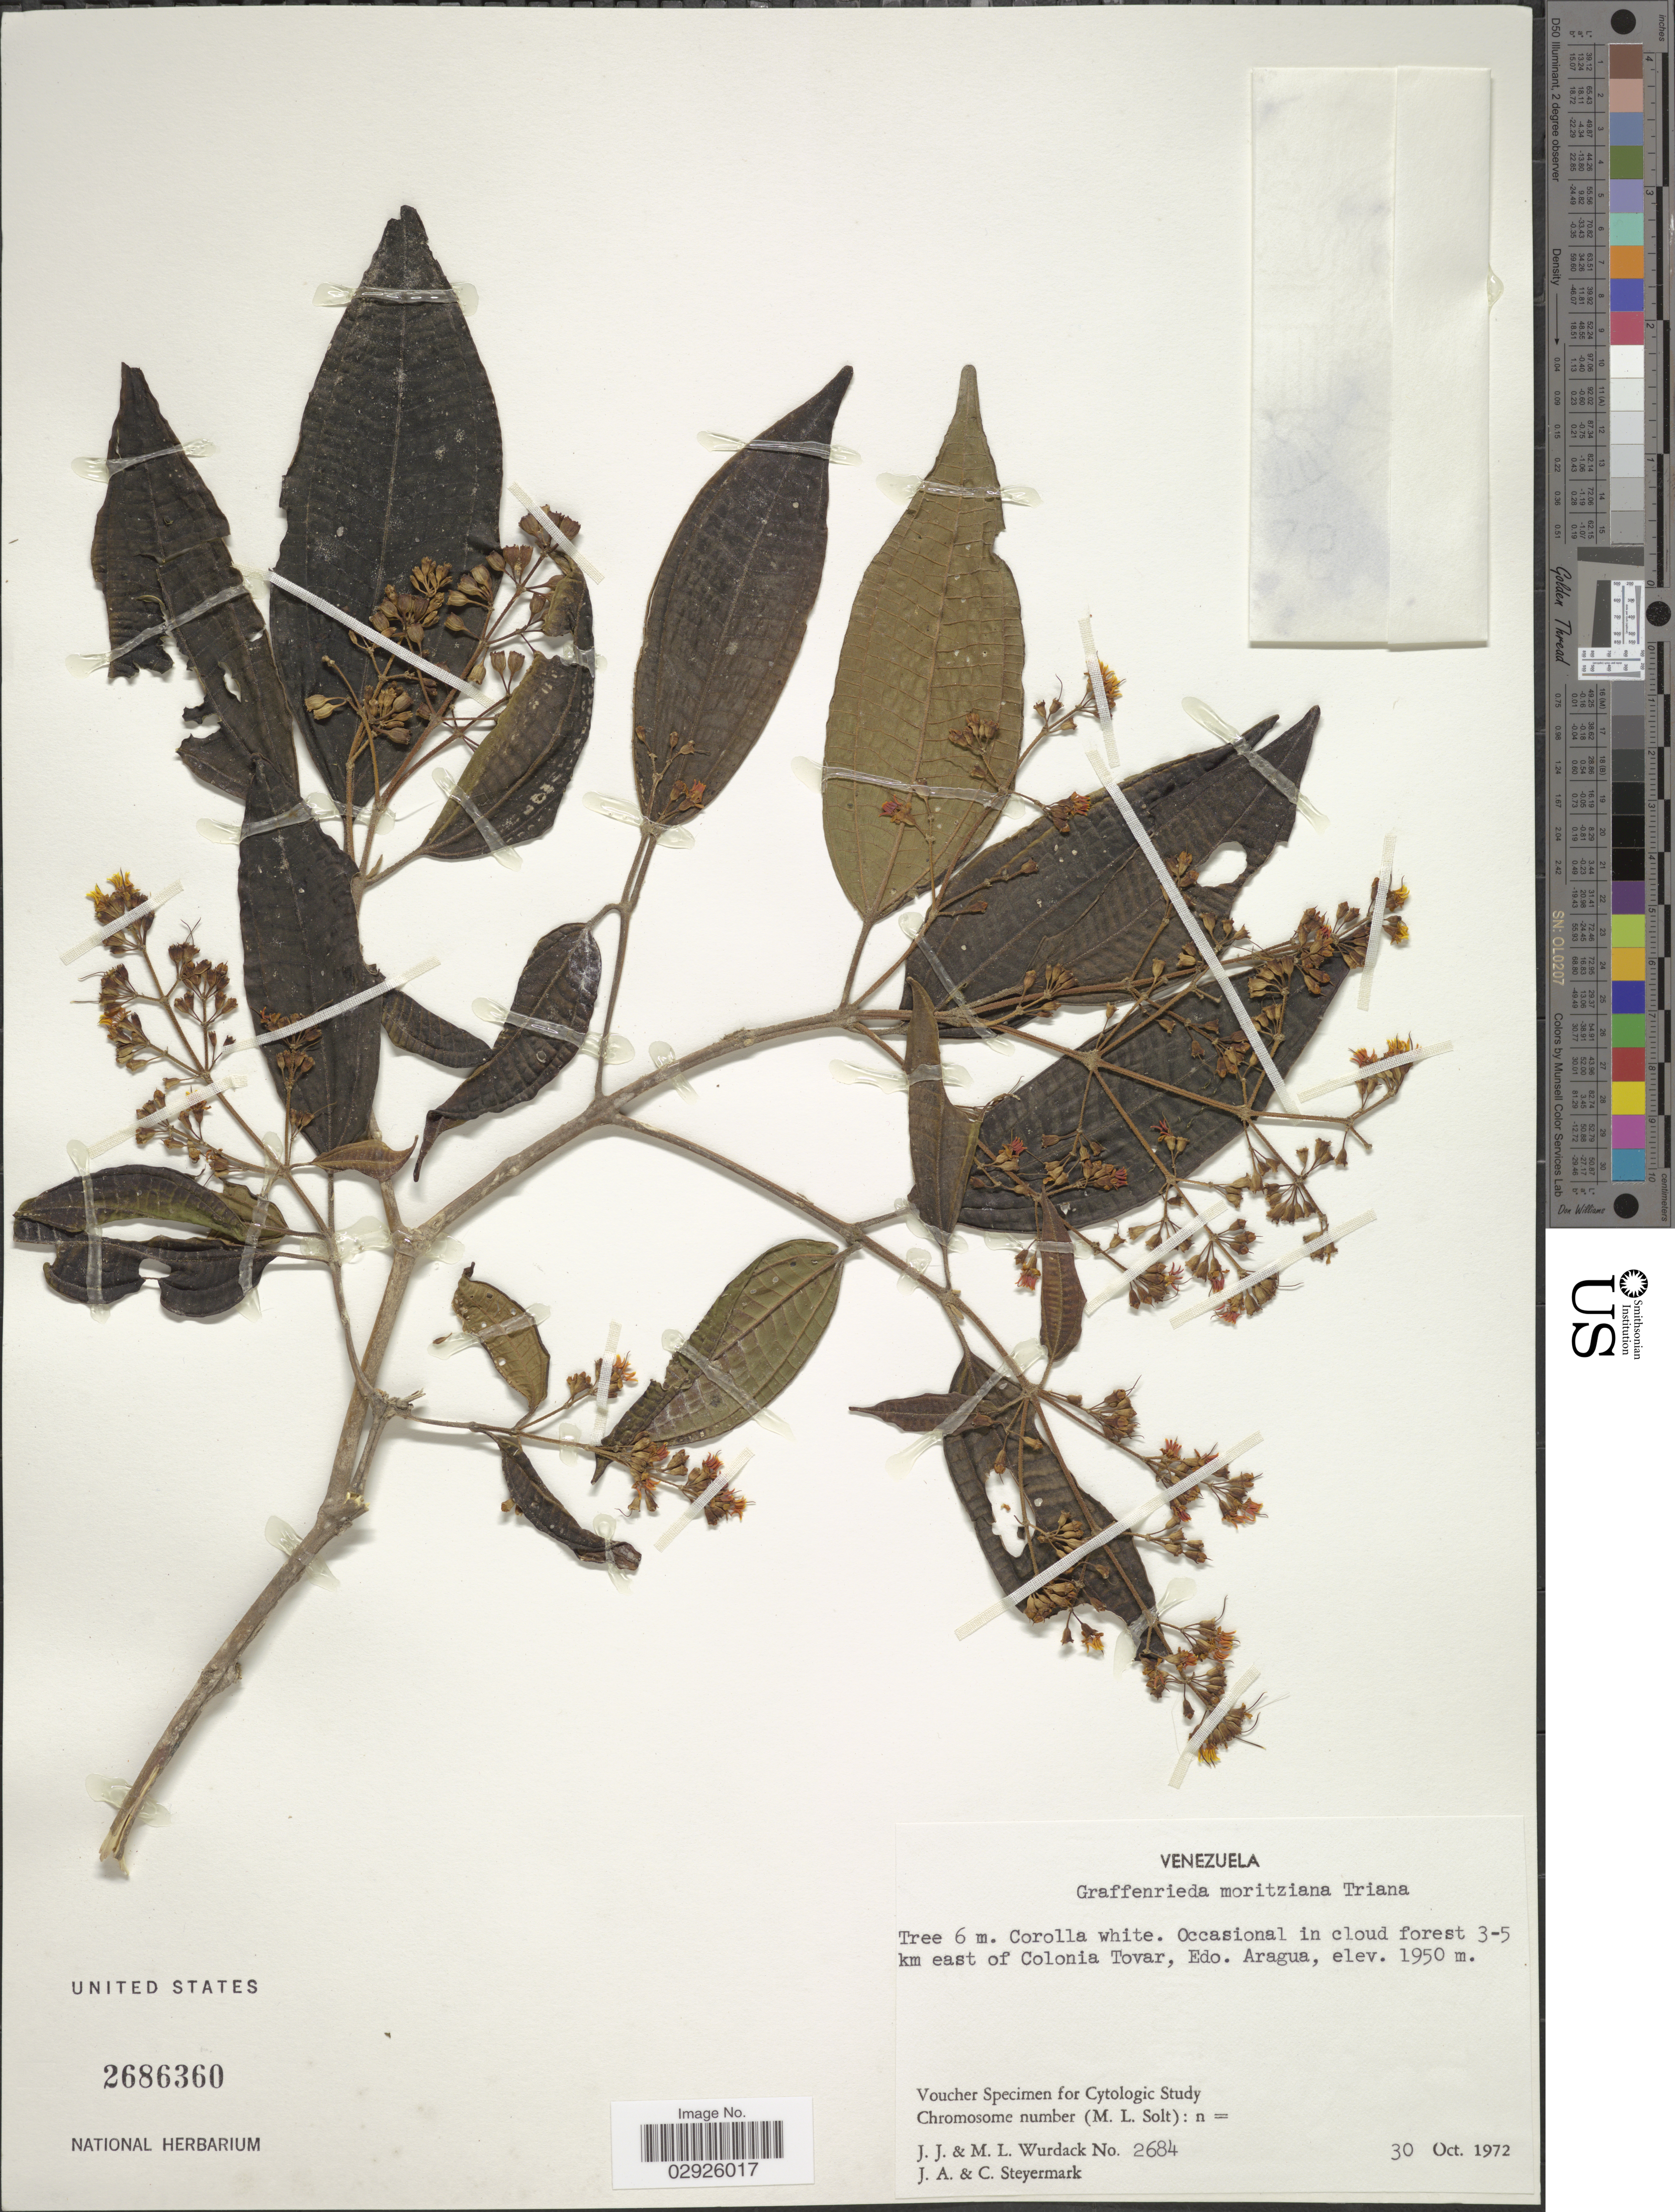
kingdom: Plantae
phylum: Tracheophyta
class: Magnoliopsida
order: Myrtales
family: Melastomataceae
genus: Graffenrieda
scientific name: Graffenrieda moritziana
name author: Triana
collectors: J. J. Wurdack, M. L. Wurdack, J. Steyermark & C. Steyermark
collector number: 2684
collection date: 1972-10-30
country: Venezuela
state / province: Aragua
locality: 3-5 km east of Colonia Tovar.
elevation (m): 1950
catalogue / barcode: US 2686360